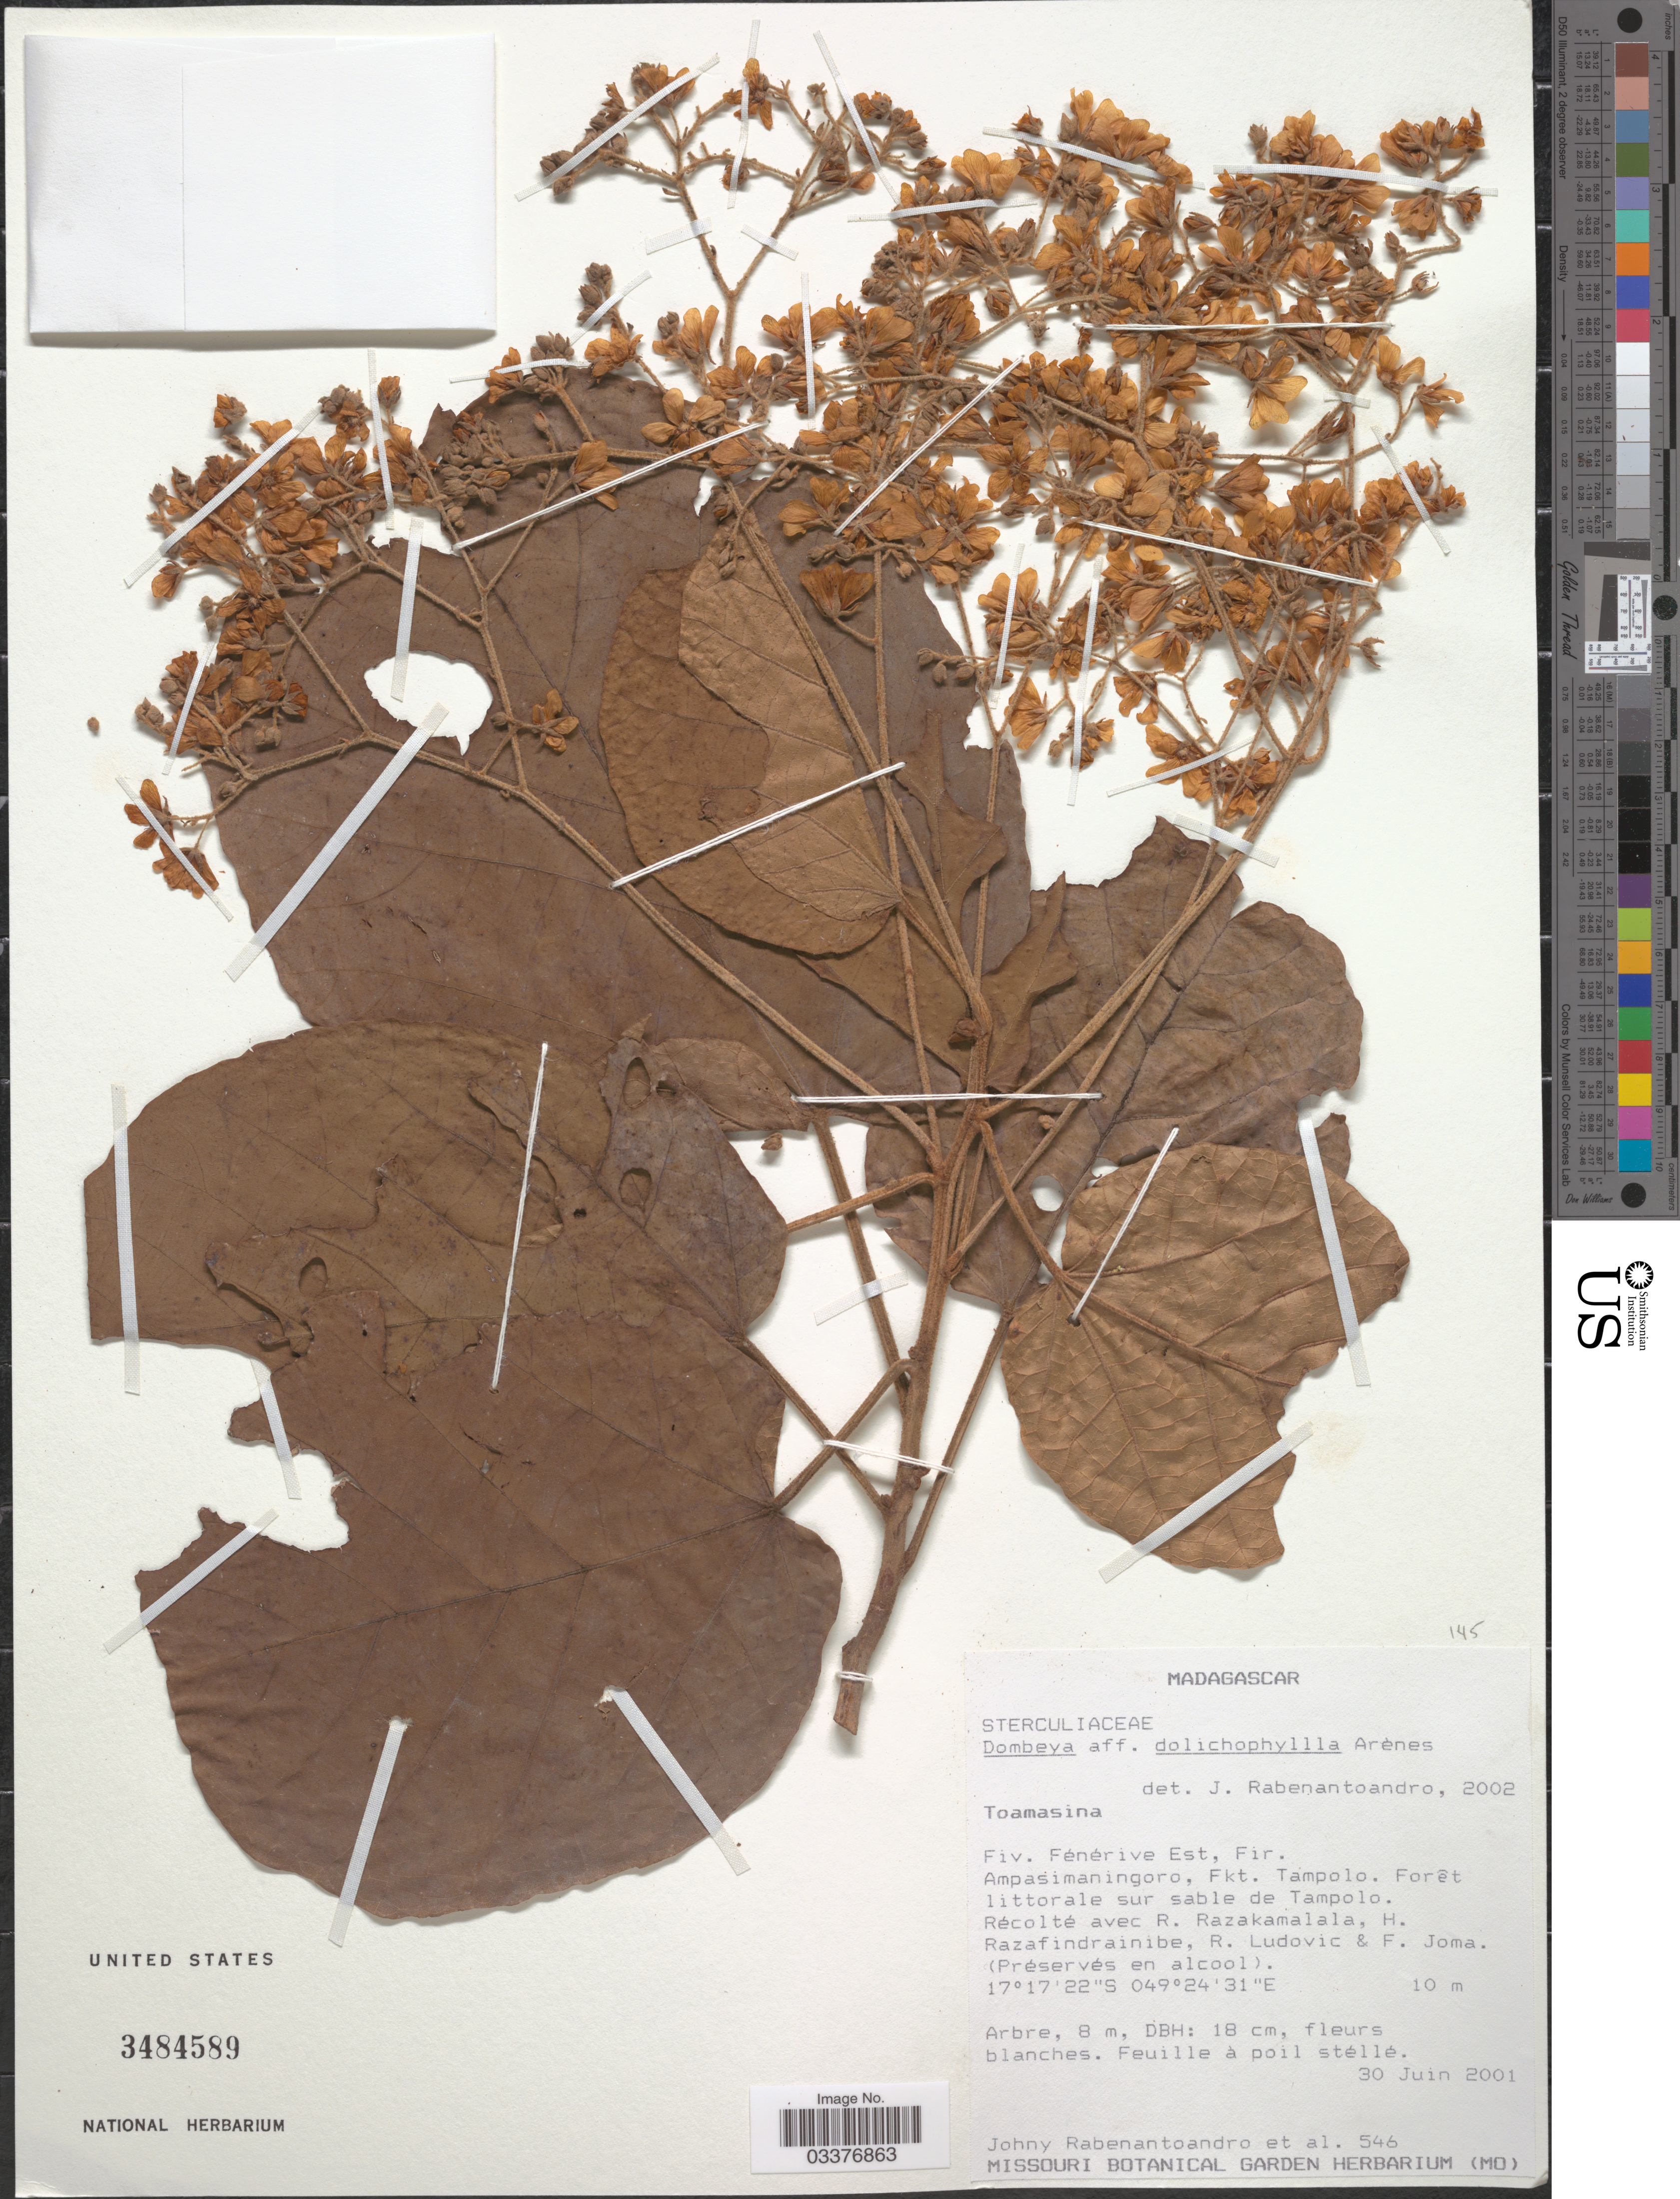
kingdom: Plantae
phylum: Tracheophyta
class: Magnoliopsida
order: Malvales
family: Malvaceae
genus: Dombeya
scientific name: Dombeya dolichophylla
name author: Arènes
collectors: J. Rabenantoandro, R. Razakamalala, H. Razafindrainibe, R. Ludovic & F. Joma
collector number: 546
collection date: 2001-06-30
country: Madagascar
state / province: Analanjirofo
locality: Fiv. Fénérive Est, Fir. Ampasimaningoro, Fkt. Tampolo. Forêt littorale sur sable de Tampolo.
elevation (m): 10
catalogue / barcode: US 3484589